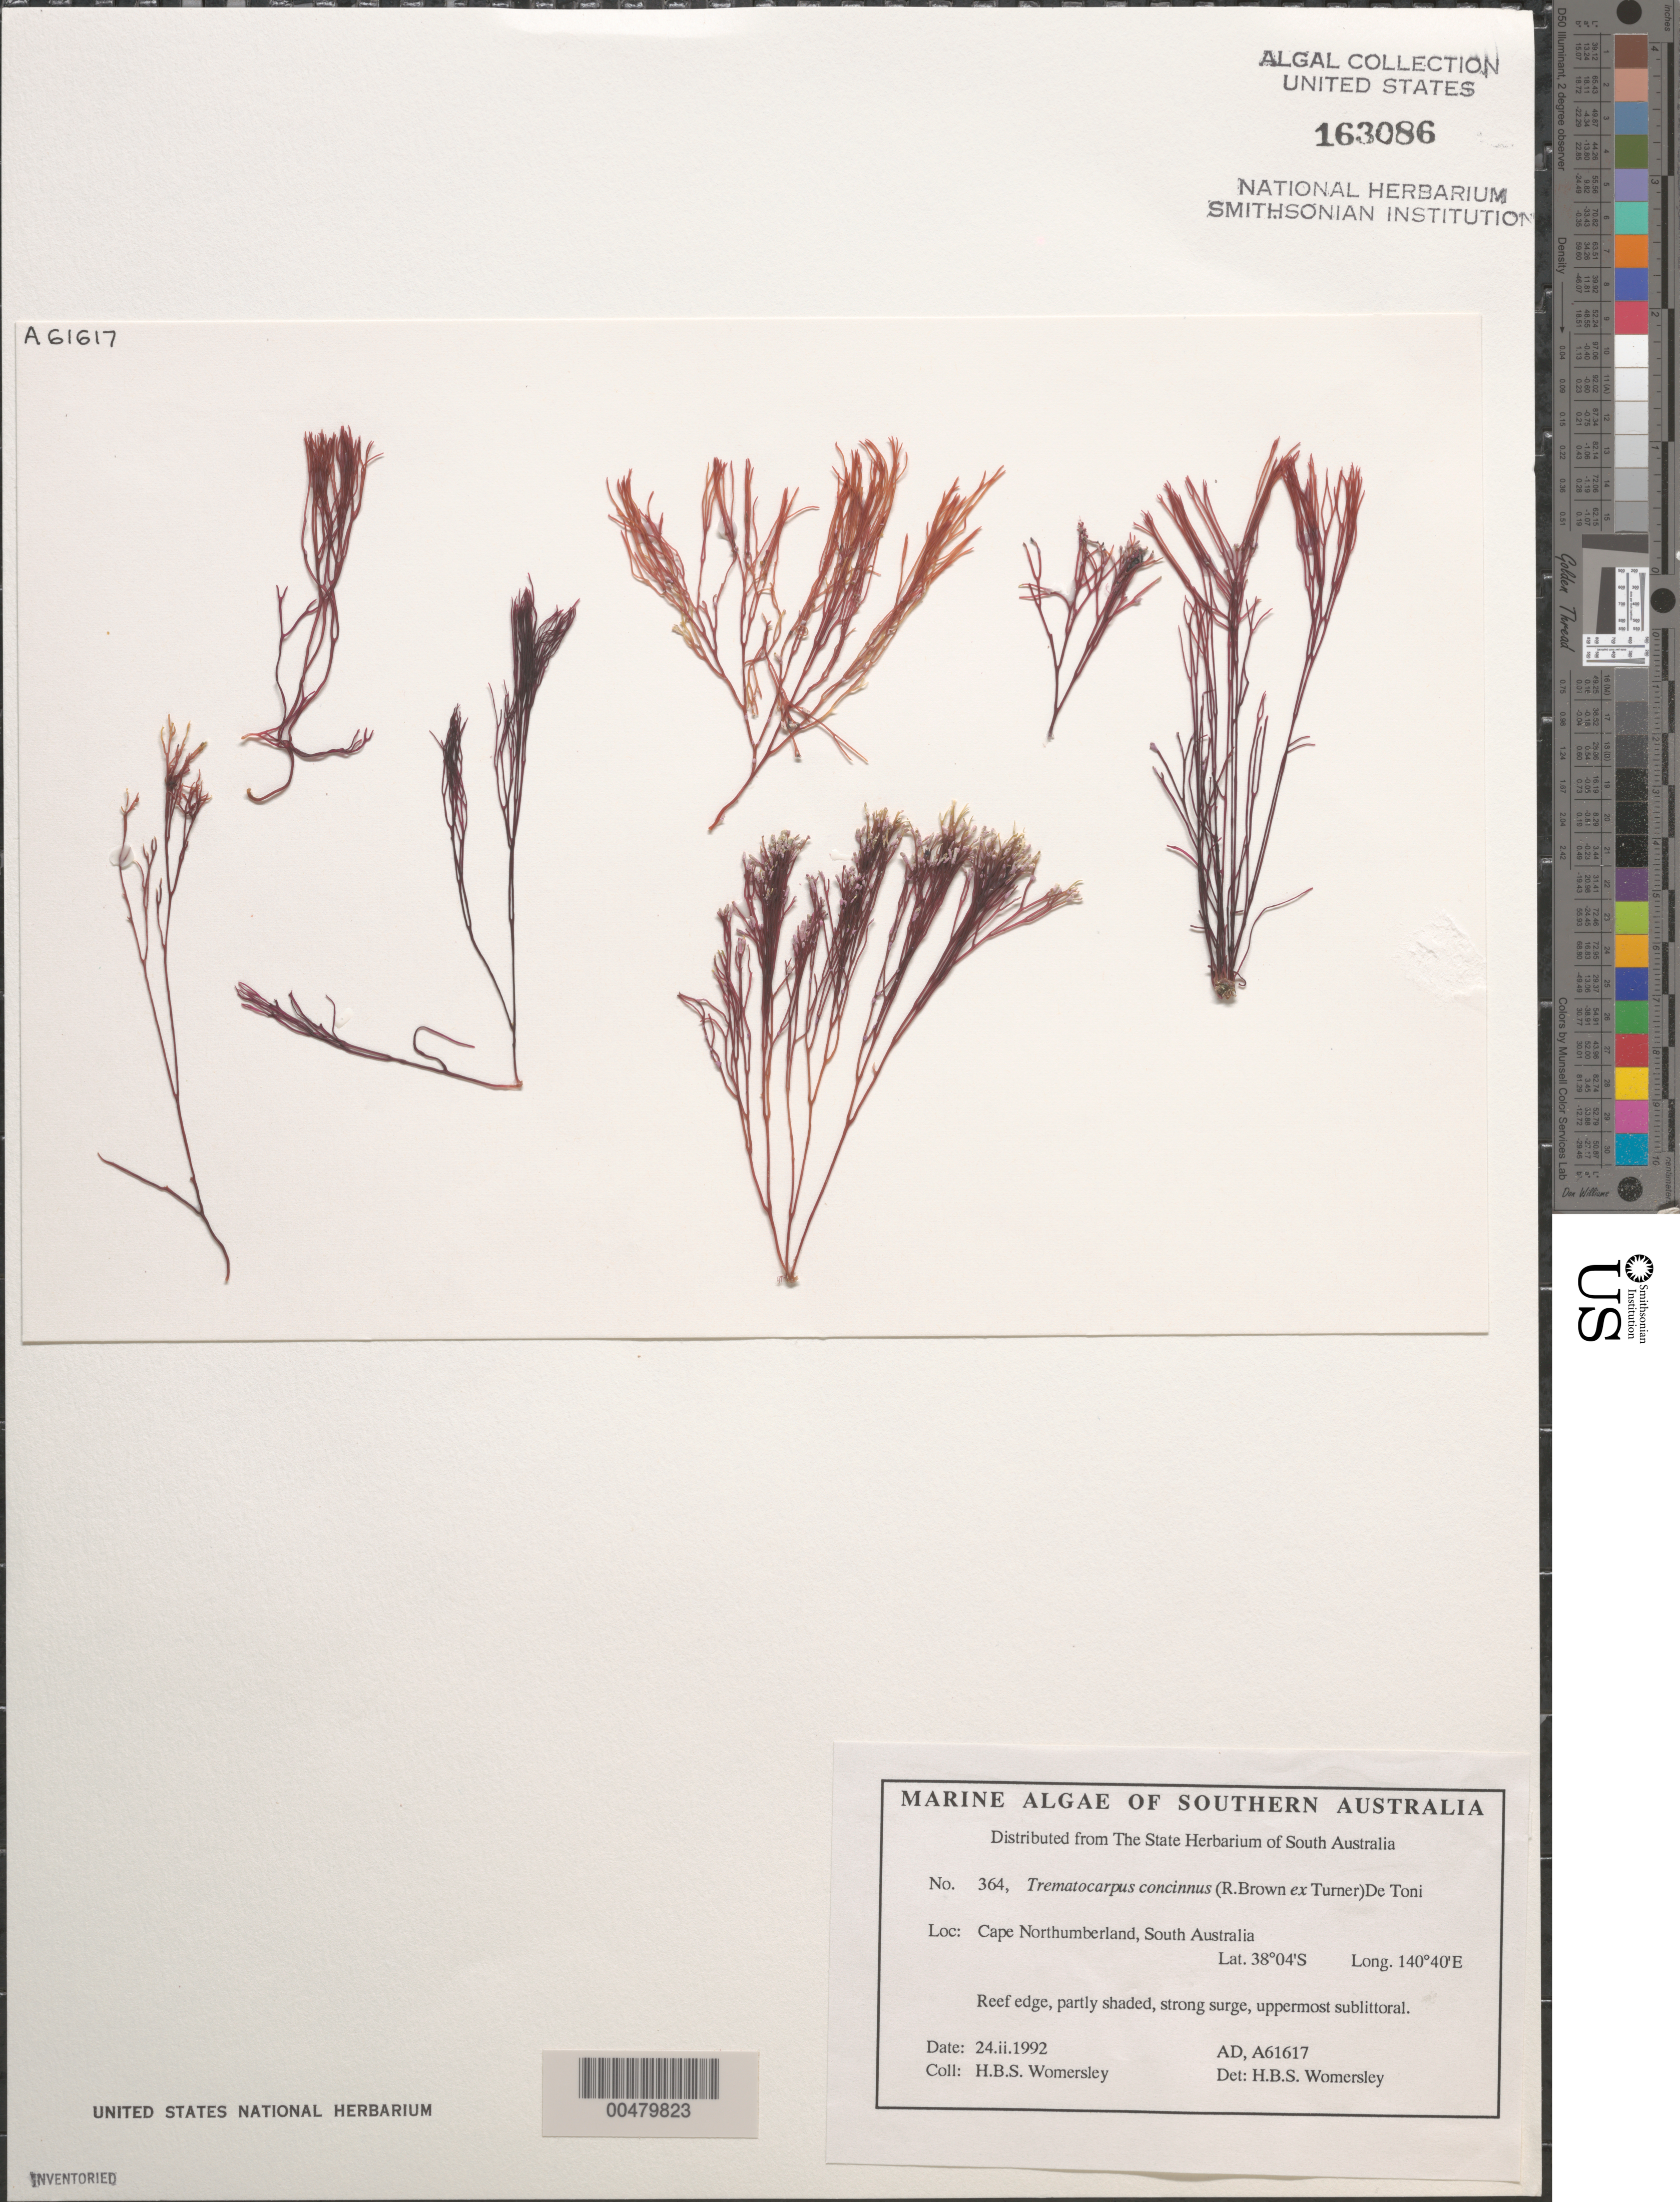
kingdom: Plantae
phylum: Rhodophyta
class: Florideophyceae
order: Gigartinales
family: Sarcodiaceae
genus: Trematocarpus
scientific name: Trematocarpus concinnus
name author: (R. Br. ex Turner) De Toni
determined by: Womersley, H. B. S.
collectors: H. B. S. Womersley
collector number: Ad A61617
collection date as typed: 24 Feb 1992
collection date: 1992-02-24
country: Australia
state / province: South Australia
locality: Cape northumberland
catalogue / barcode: US 163086